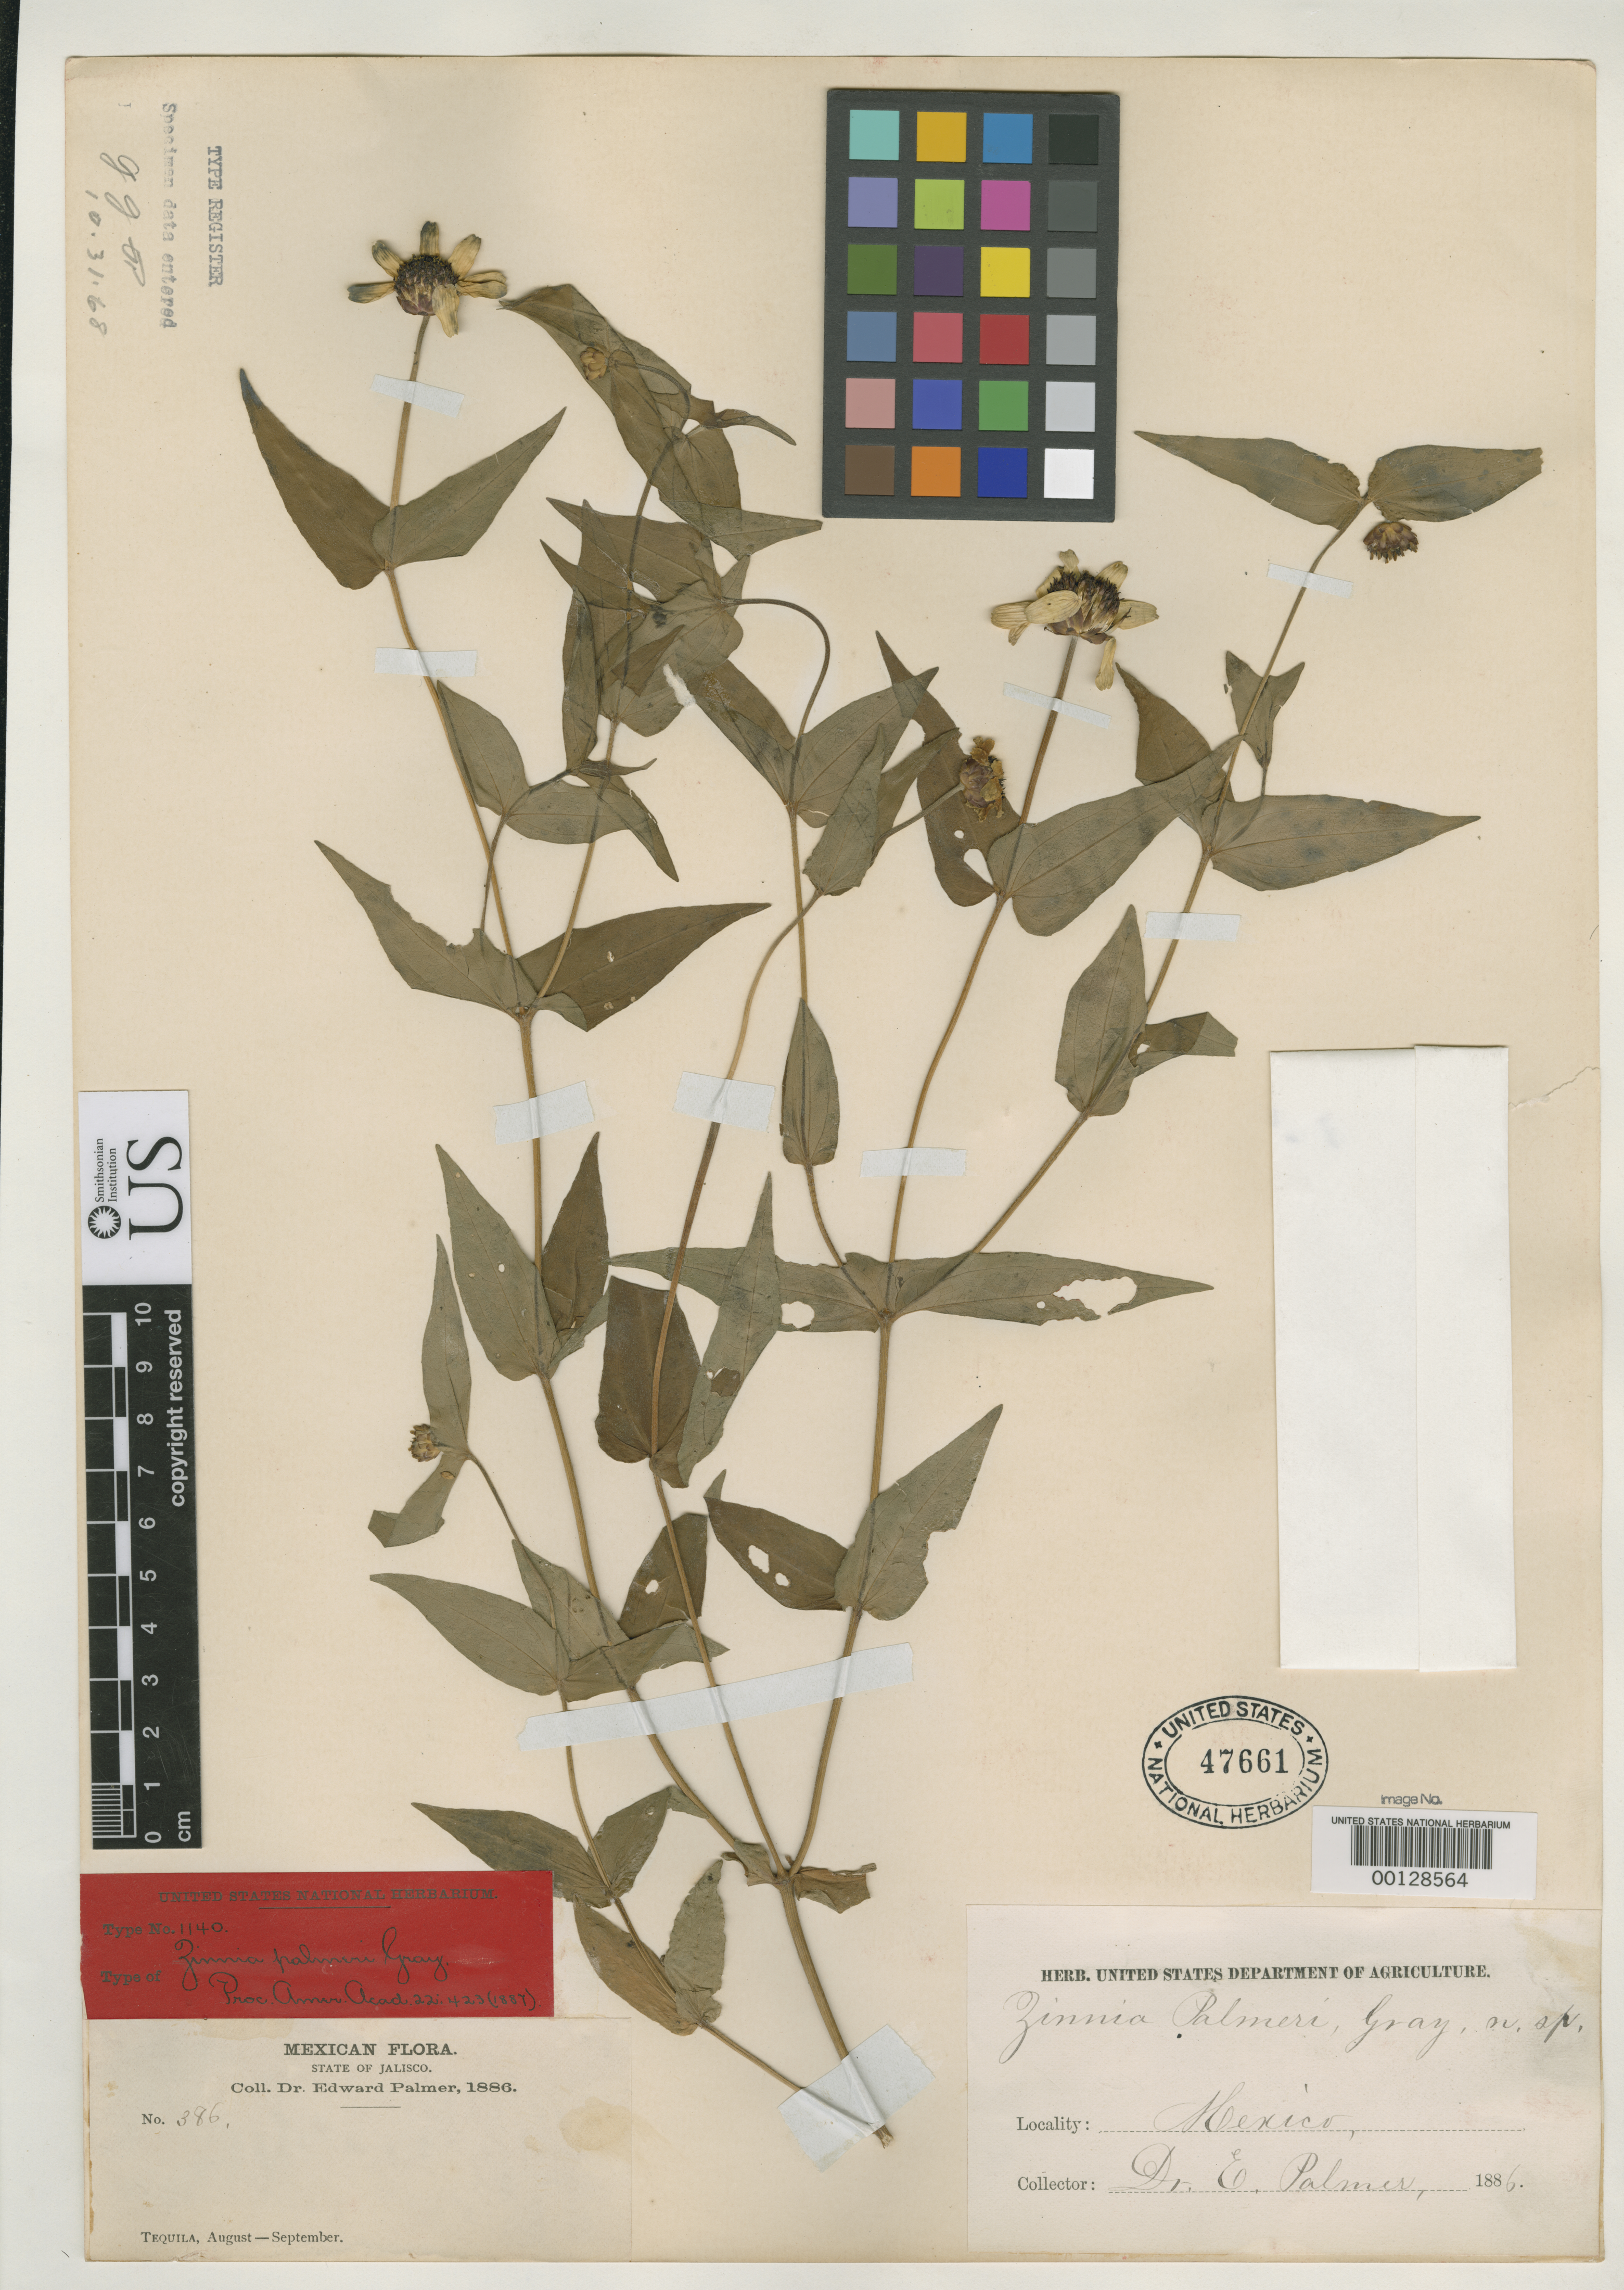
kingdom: Plantae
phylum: Tracheophyta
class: Magnoliopsida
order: Asterales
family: Asteraceae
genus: Zinnia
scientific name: Zinnia palmeri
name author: A. Gray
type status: Isotype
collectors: E. Palmer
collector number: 386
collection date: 1886-08/1886-09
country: Mexico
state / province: Jalisco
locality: Tequila.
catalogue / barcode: US 47661